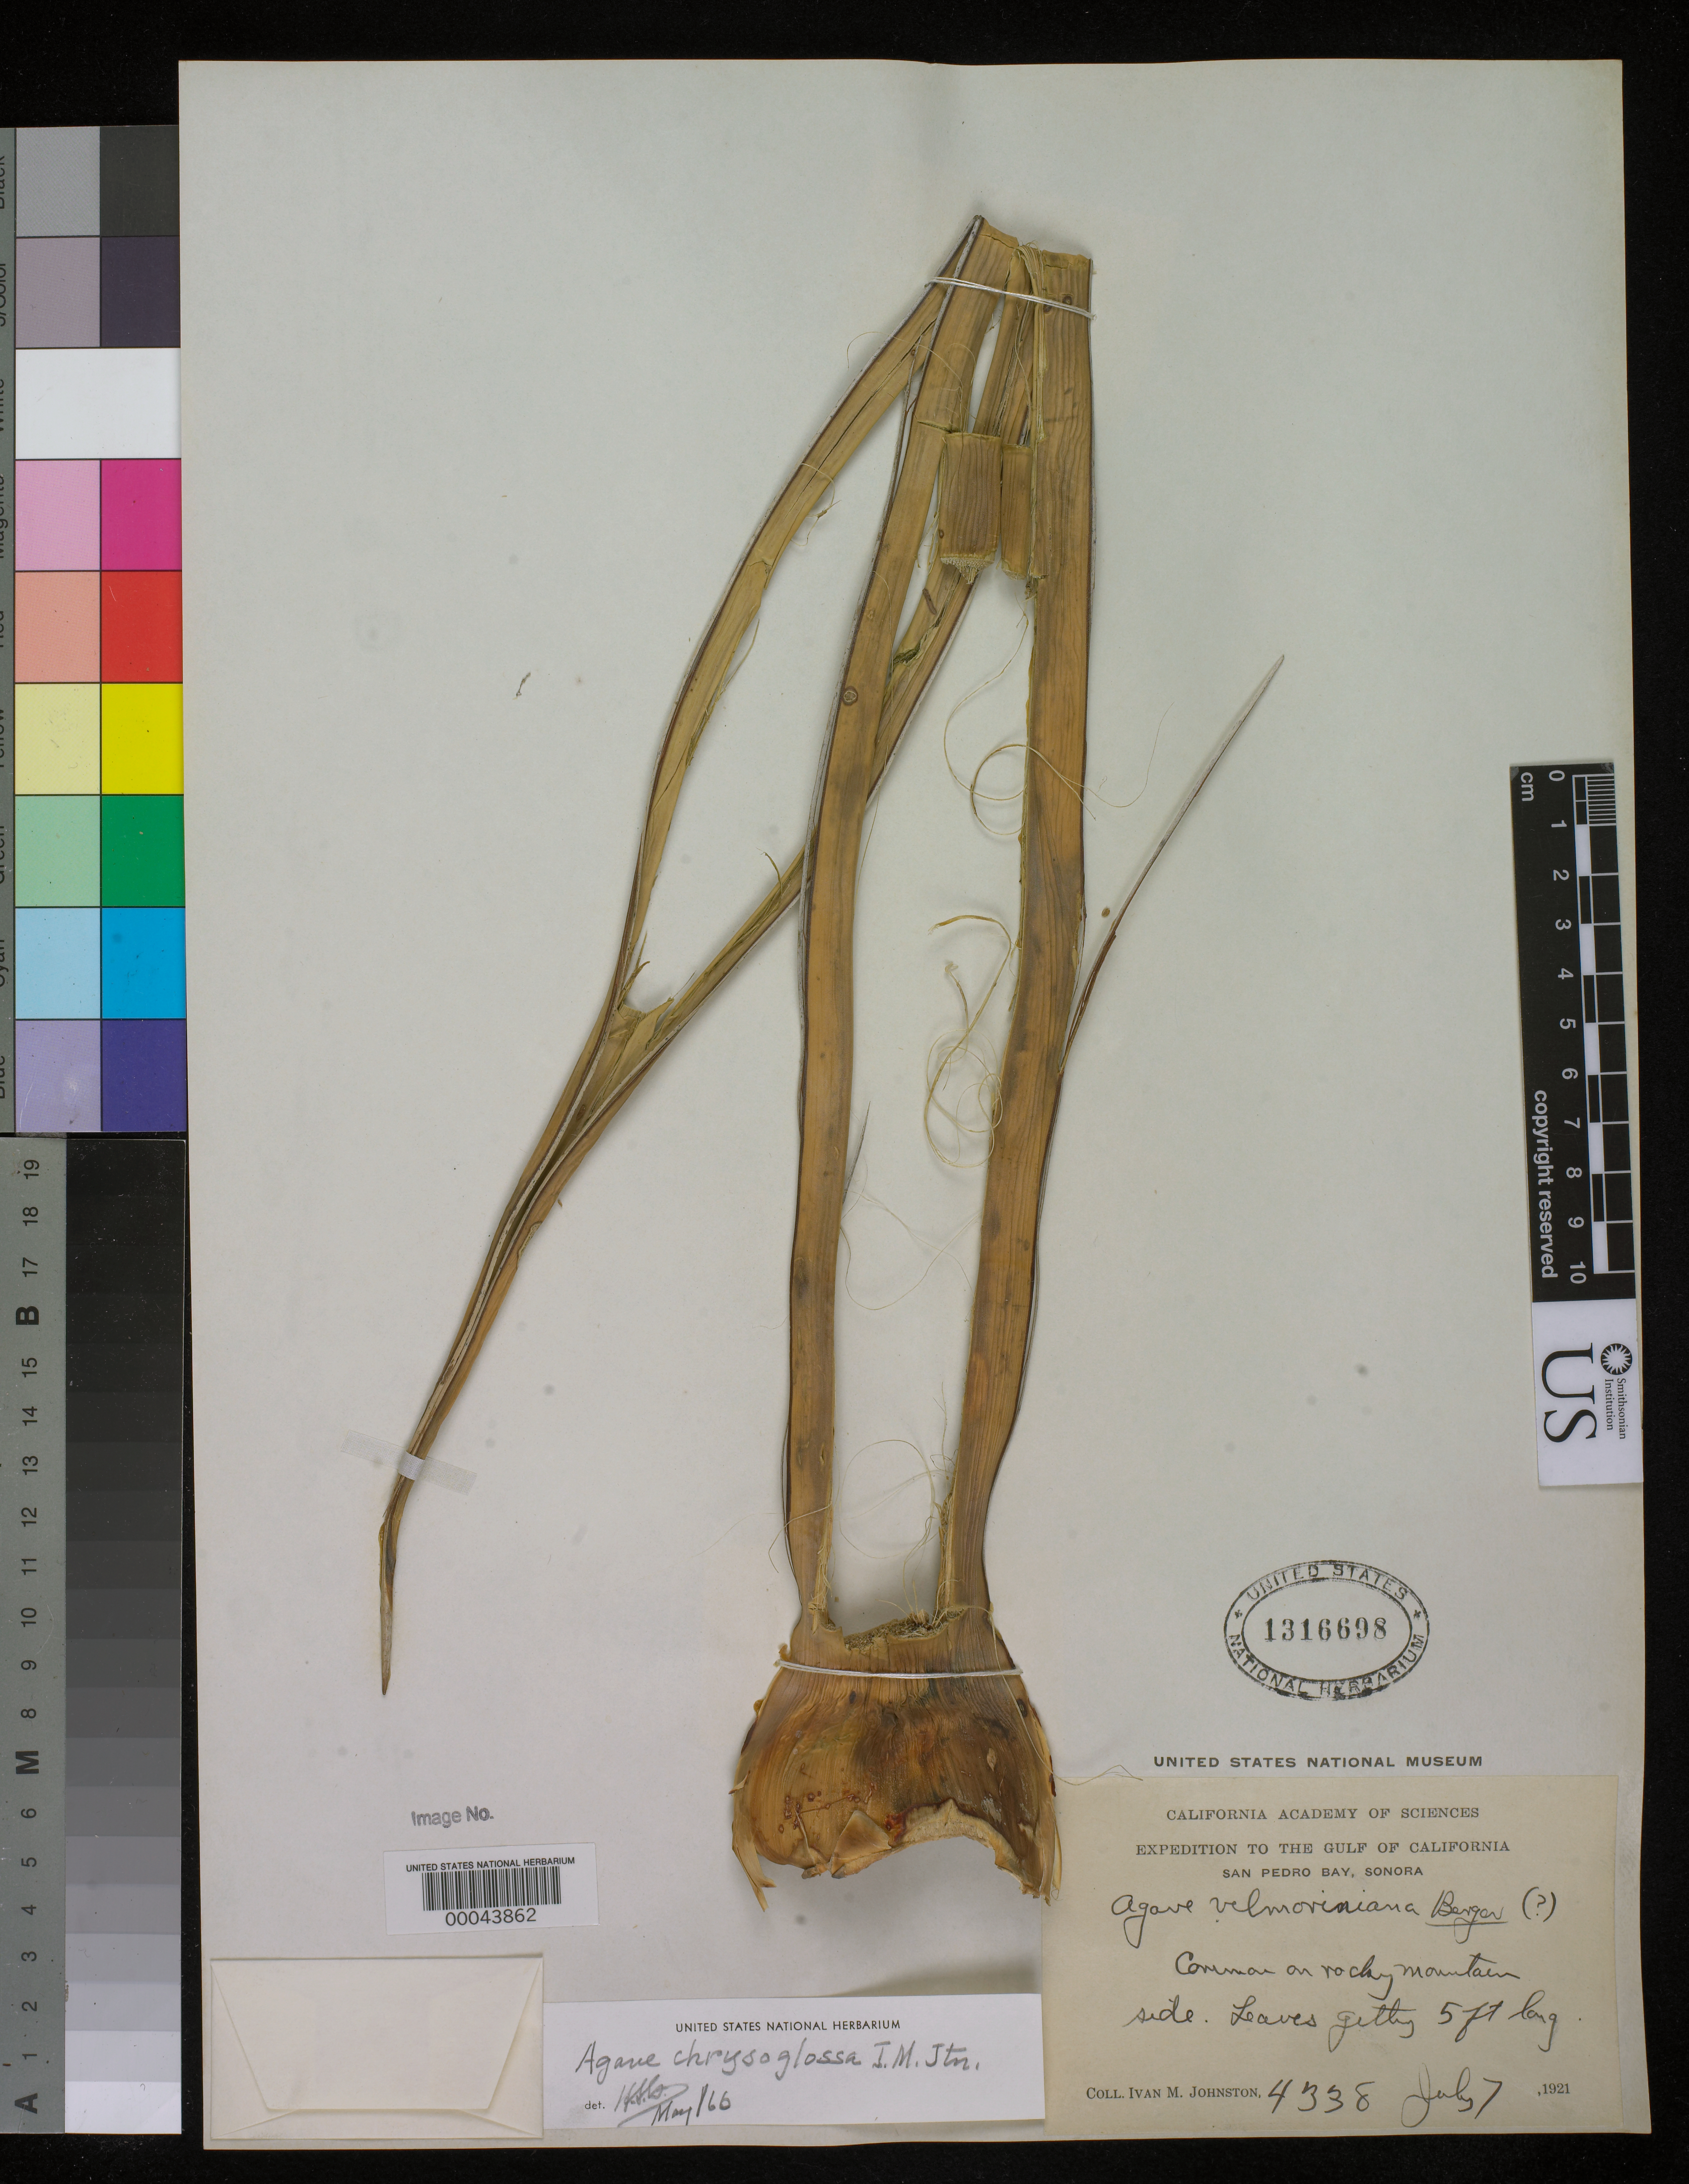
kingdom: Plantae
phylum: Tracheophyta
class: Liliopsida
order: Asparagales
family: Asparagaceae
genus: Agave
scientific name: Agave chrysoglossa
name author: I.M. Johnst.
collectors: I.M. Johnston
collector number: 4338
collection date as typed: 07 Jul 1921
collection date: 1921-07-07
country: Mexico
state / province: Sonora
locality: San Pedro bay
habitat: Common on rocky mountain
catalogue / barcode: US 1316698